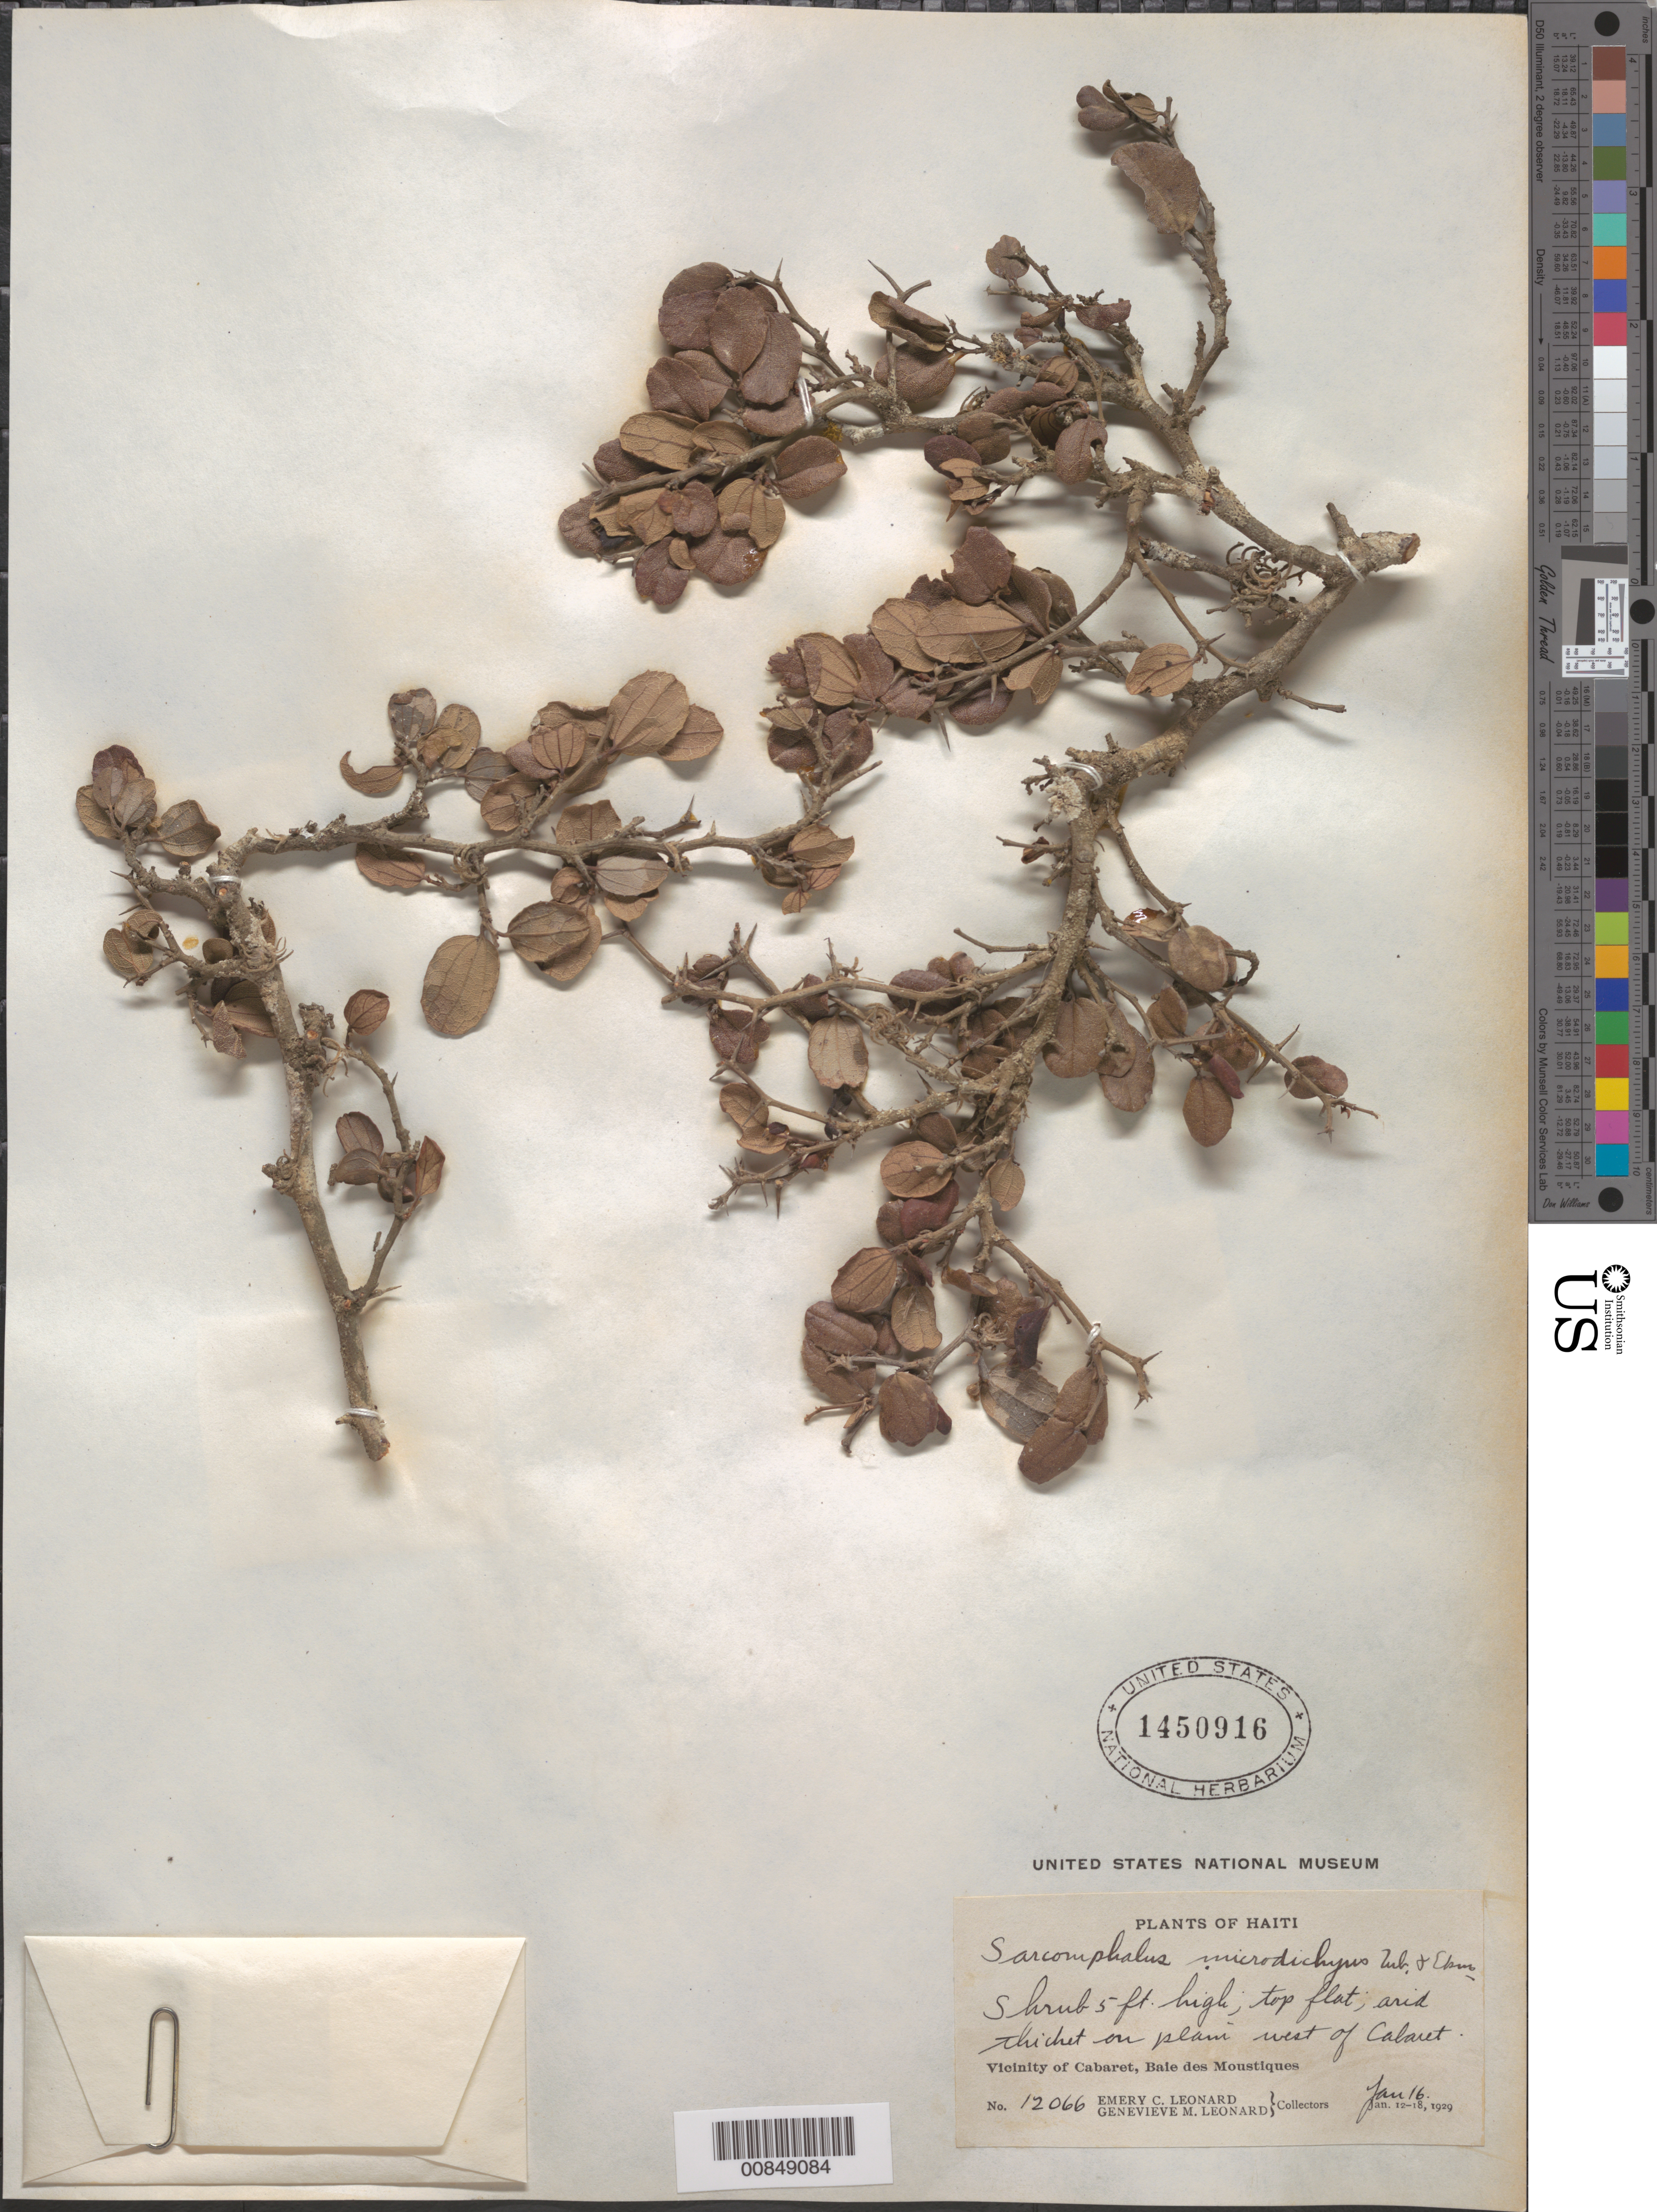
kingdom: Plantae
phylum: Tracheophyta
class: Magnoliopsida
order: Rosales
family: Rhamnaceae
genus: Sarcomphalus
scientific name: Sarcomphalus microdictyus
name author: Urb. & Ekman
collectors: E. C. Leonard & G. M. Leonard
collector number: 12066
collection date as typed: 16 Jan 1929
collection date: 1929-01-16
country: Haiti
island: Hispaniola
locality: Vicinity of Cabaret, Baie des Moustiques, W of city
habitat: Arid thicket on plain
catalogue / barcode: US 1450916